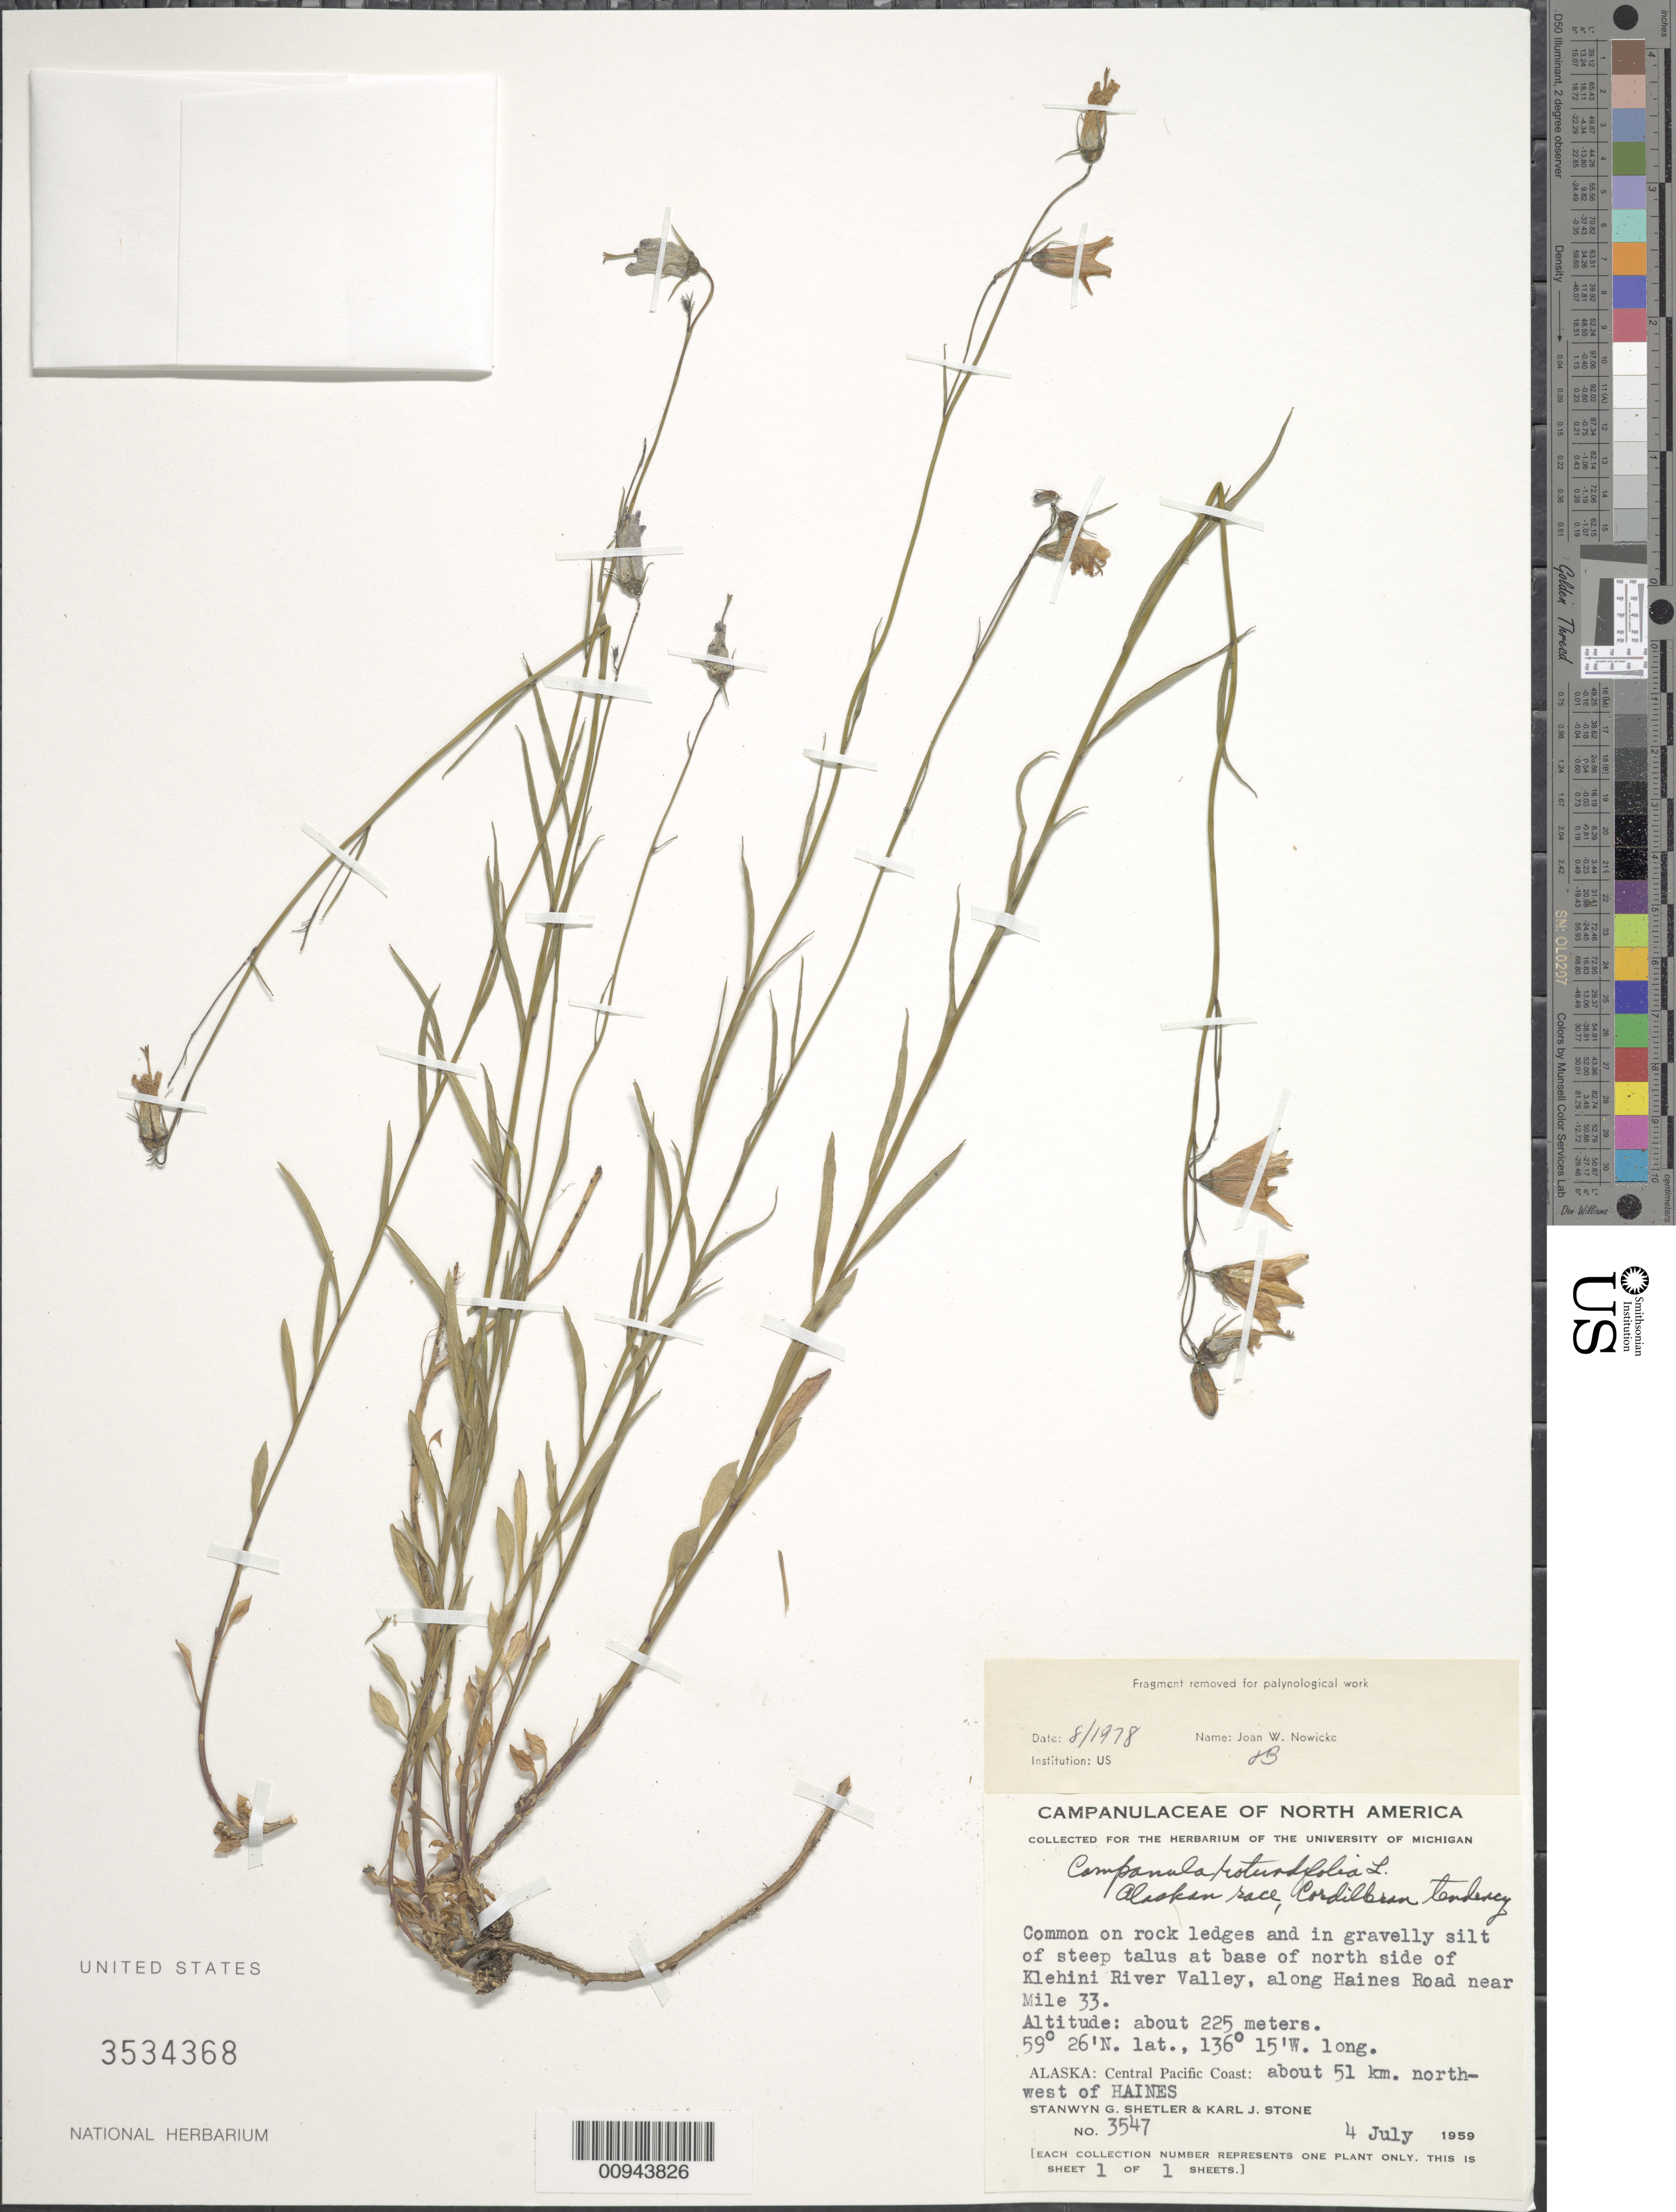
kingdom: Plantae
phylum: Tracheophyta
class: Magnoliopsida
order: Asterales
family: Campanulaceae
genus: Campanula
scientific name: Campanula rotundifolia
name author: L.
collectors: S. Shetler & K. J. Stone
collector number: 3547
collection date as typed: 4 July 1959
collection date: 1959-07-04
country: United States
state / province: Alaska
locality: North side of Klehini River Valley, along Haines Road near Mile 33. About 51 km northwest of Haines. Central Pacific Coast.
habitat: common on rock ledge and in gravelly silt of steep talus at base of north side of valley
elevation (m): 225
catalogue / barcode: US 3534368